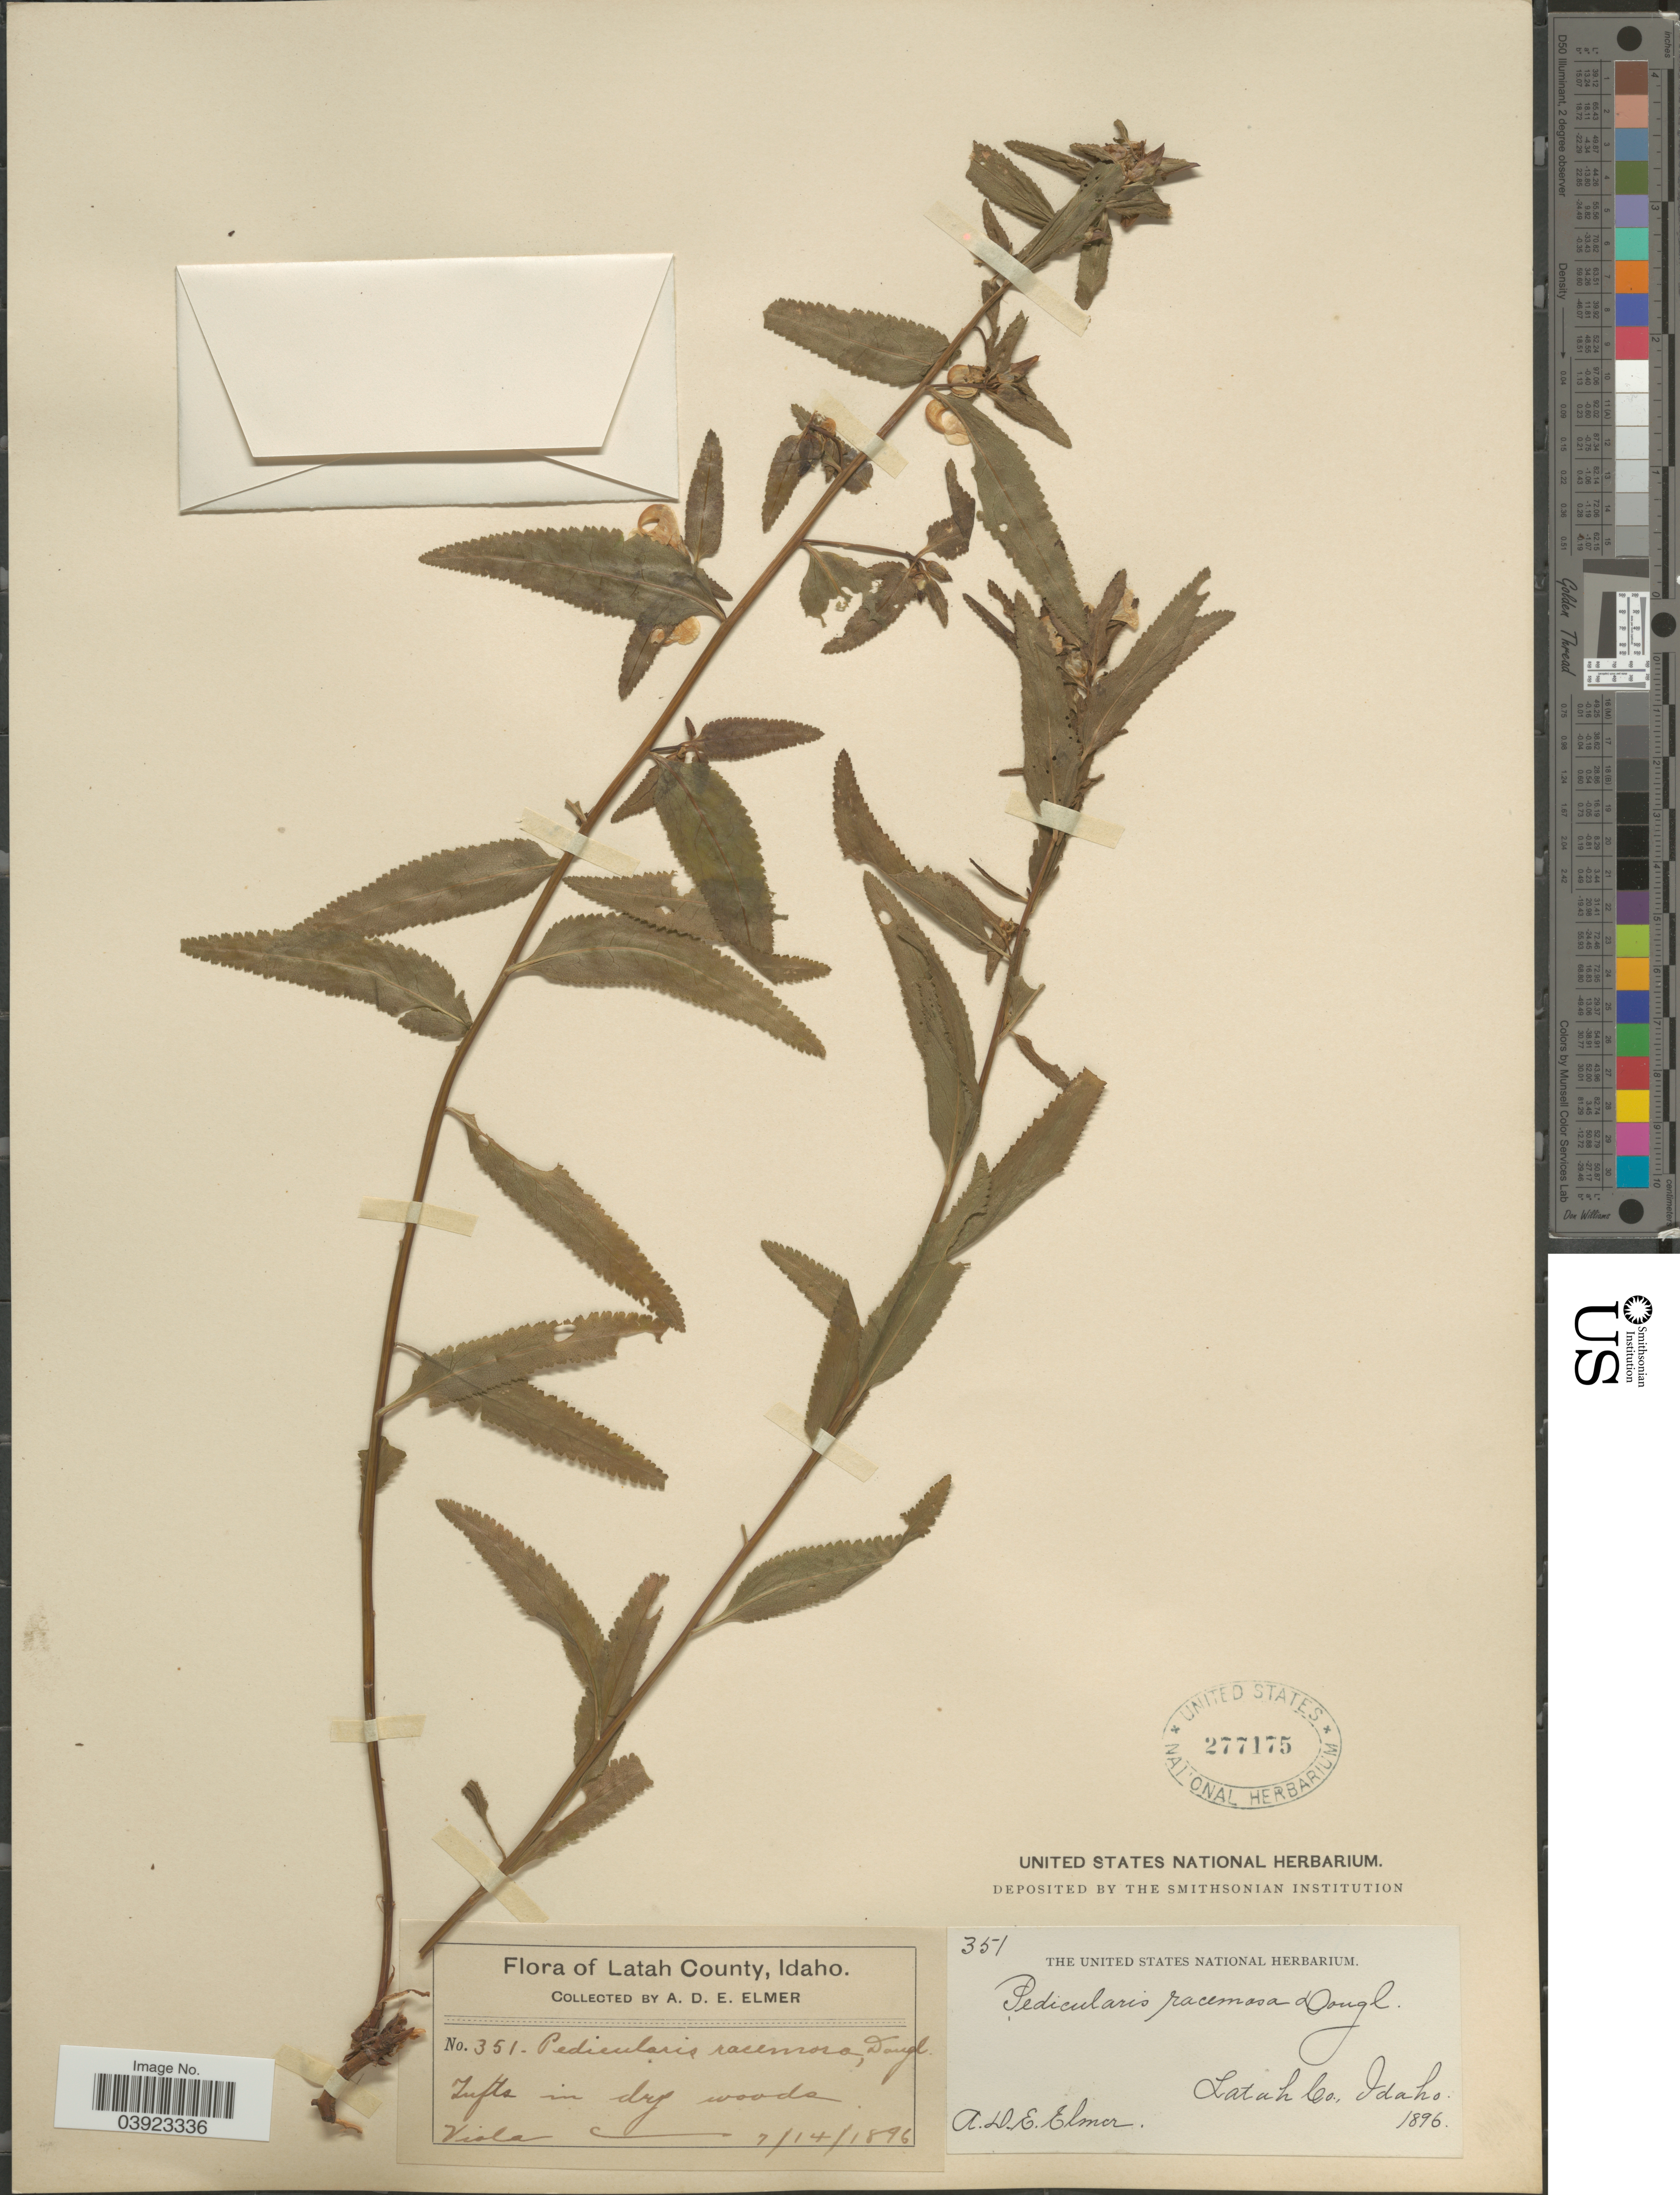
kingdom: Plantae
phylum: Tracheophyta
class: Magnoliopsida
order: Lamiales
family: Orobanchaceae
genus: Pedicularis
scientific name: Pedicularis racemosa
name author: Douglas ex Benth.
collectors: A. D. E. Elmer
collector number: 351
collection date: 1896-07-14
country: United States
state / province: Idaho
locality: Latah County. Viola.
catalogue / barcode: US 277175